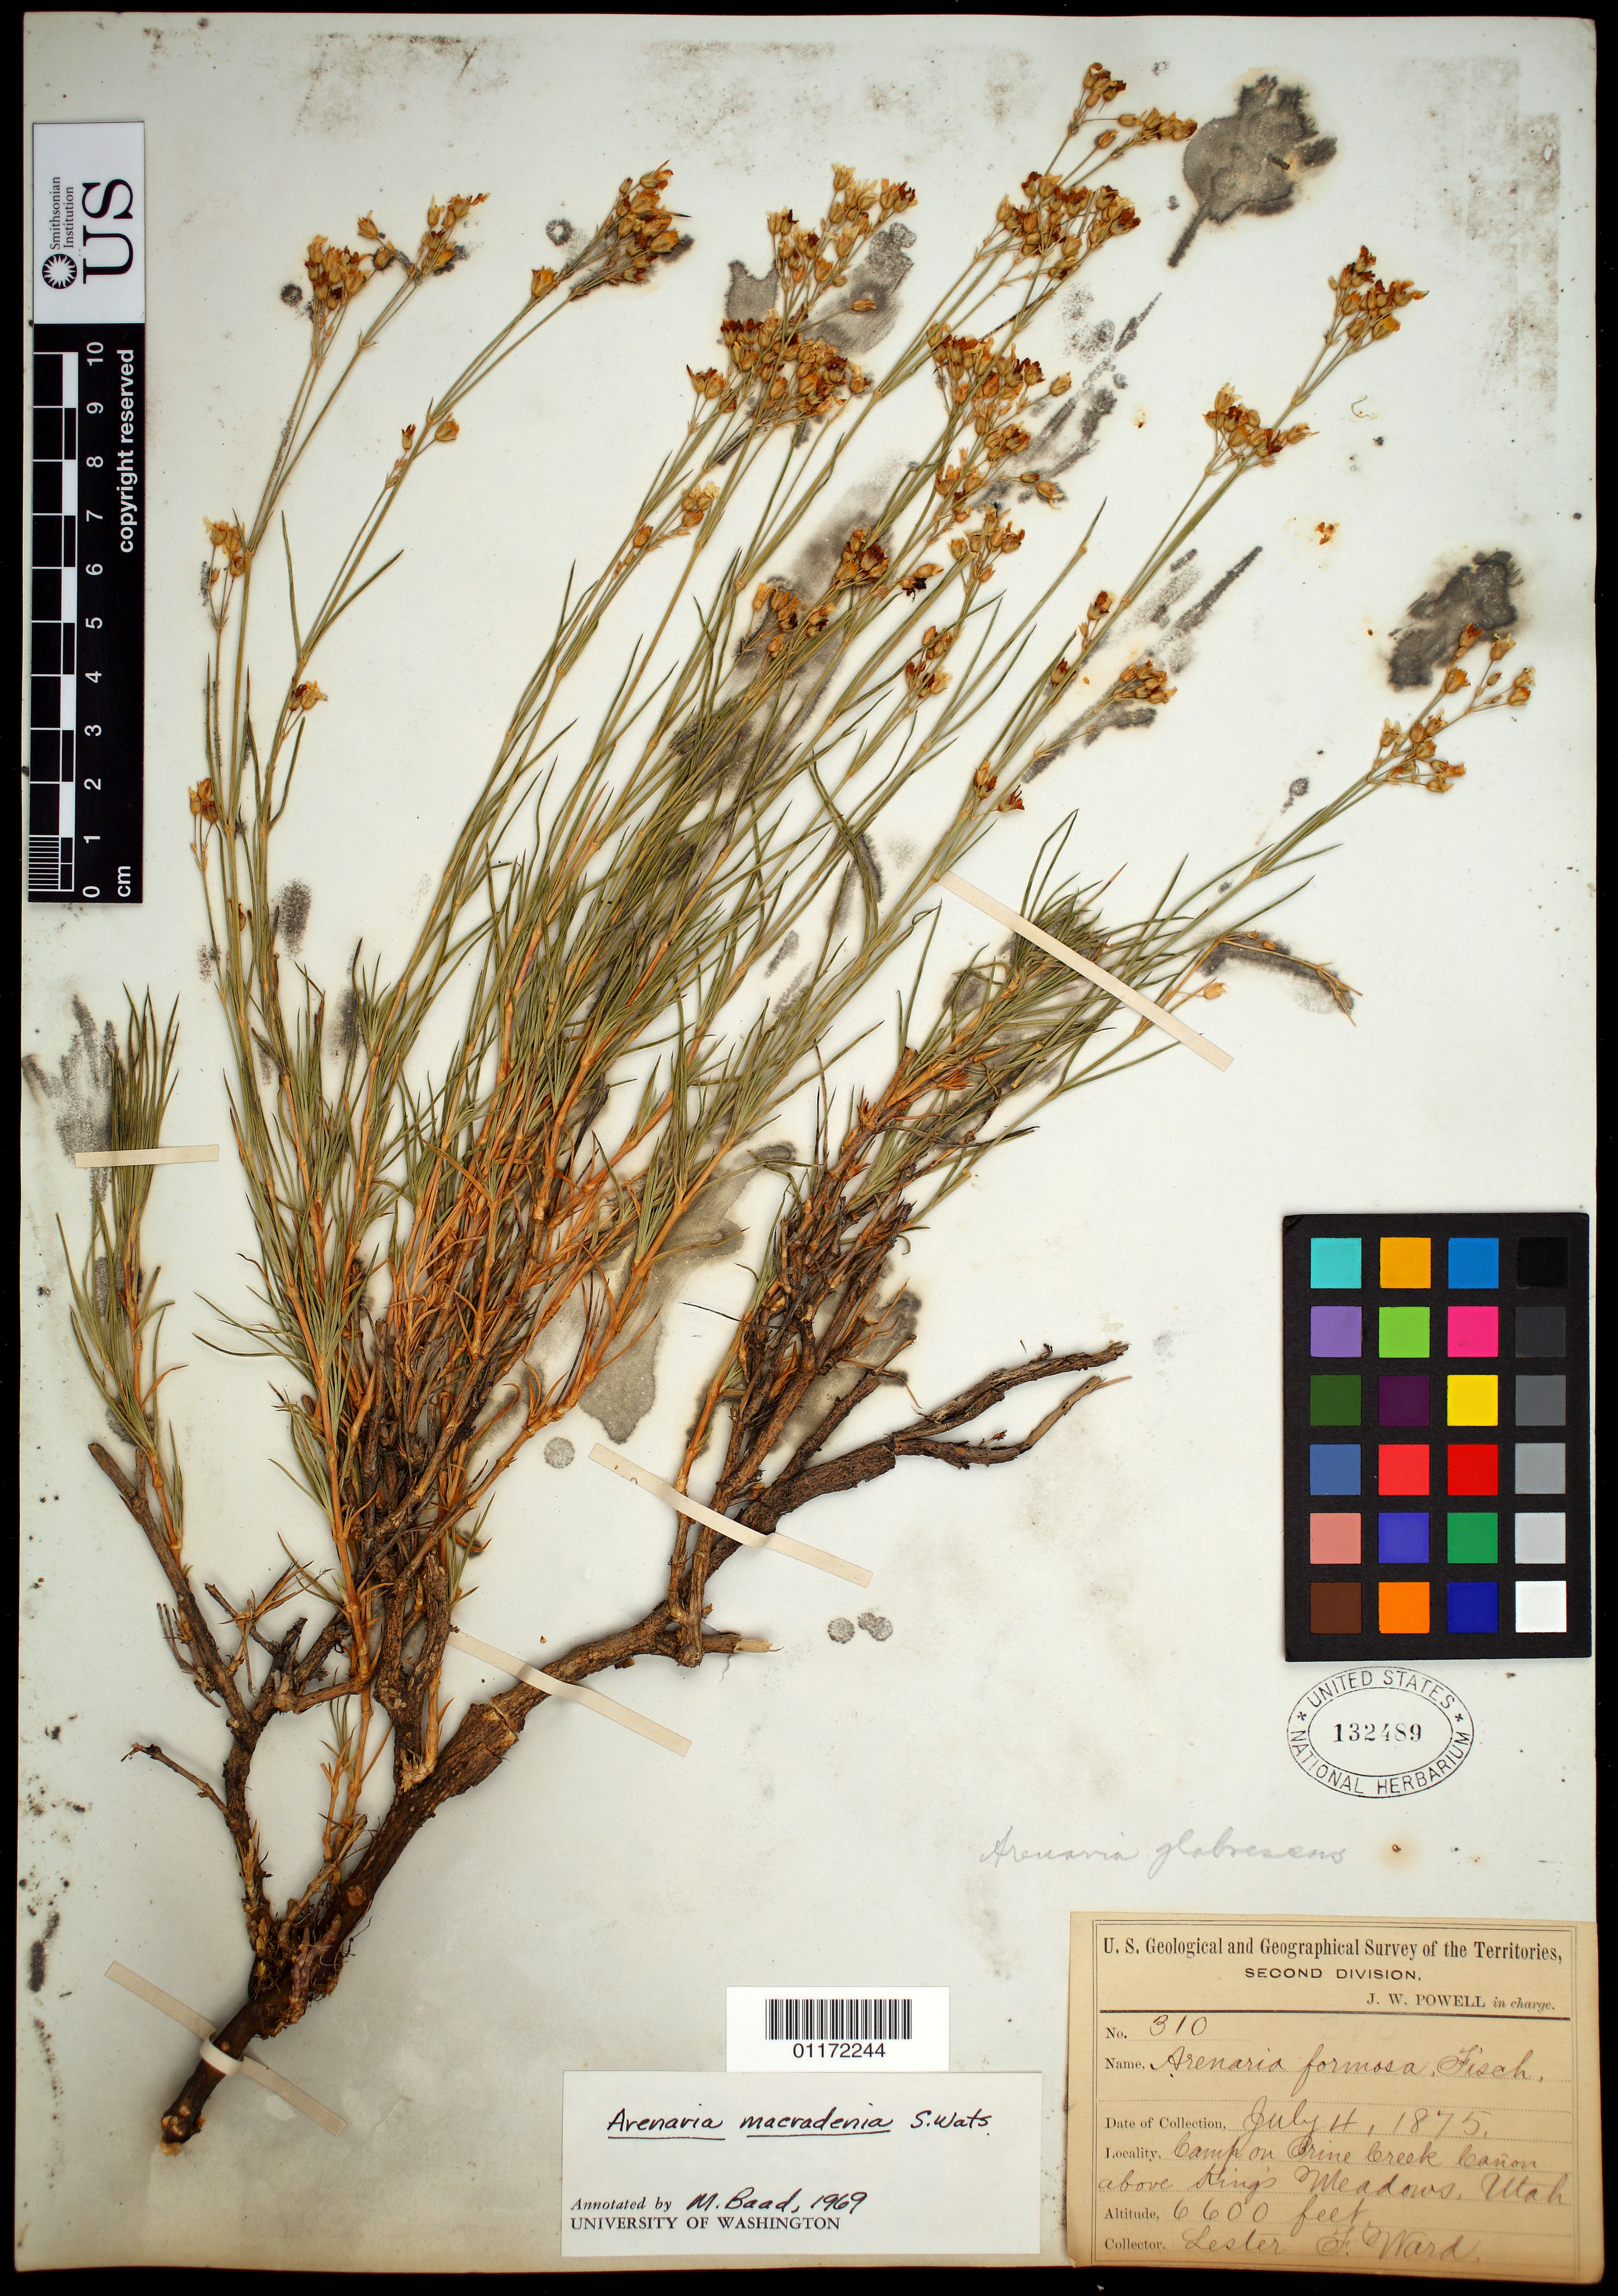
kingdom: Plantae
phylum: Tracheophyta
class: Magnoliopsida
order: Caryophyllales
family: Caryophyllaceae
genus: Eremogone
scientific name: Eremogone macradenia var. macradenia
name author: (S. Watson) Ikonn.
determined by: Strong, Mark T., (BOT), Smithsonian Institution - National Museum of Natural History (UNITED STATES)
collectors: L. F. Ward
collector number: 310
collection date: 1875-07-04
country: United States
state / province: Utah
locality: Brine Creek Canyon, above King's Meadows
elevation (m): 2012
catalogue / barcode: US 132489